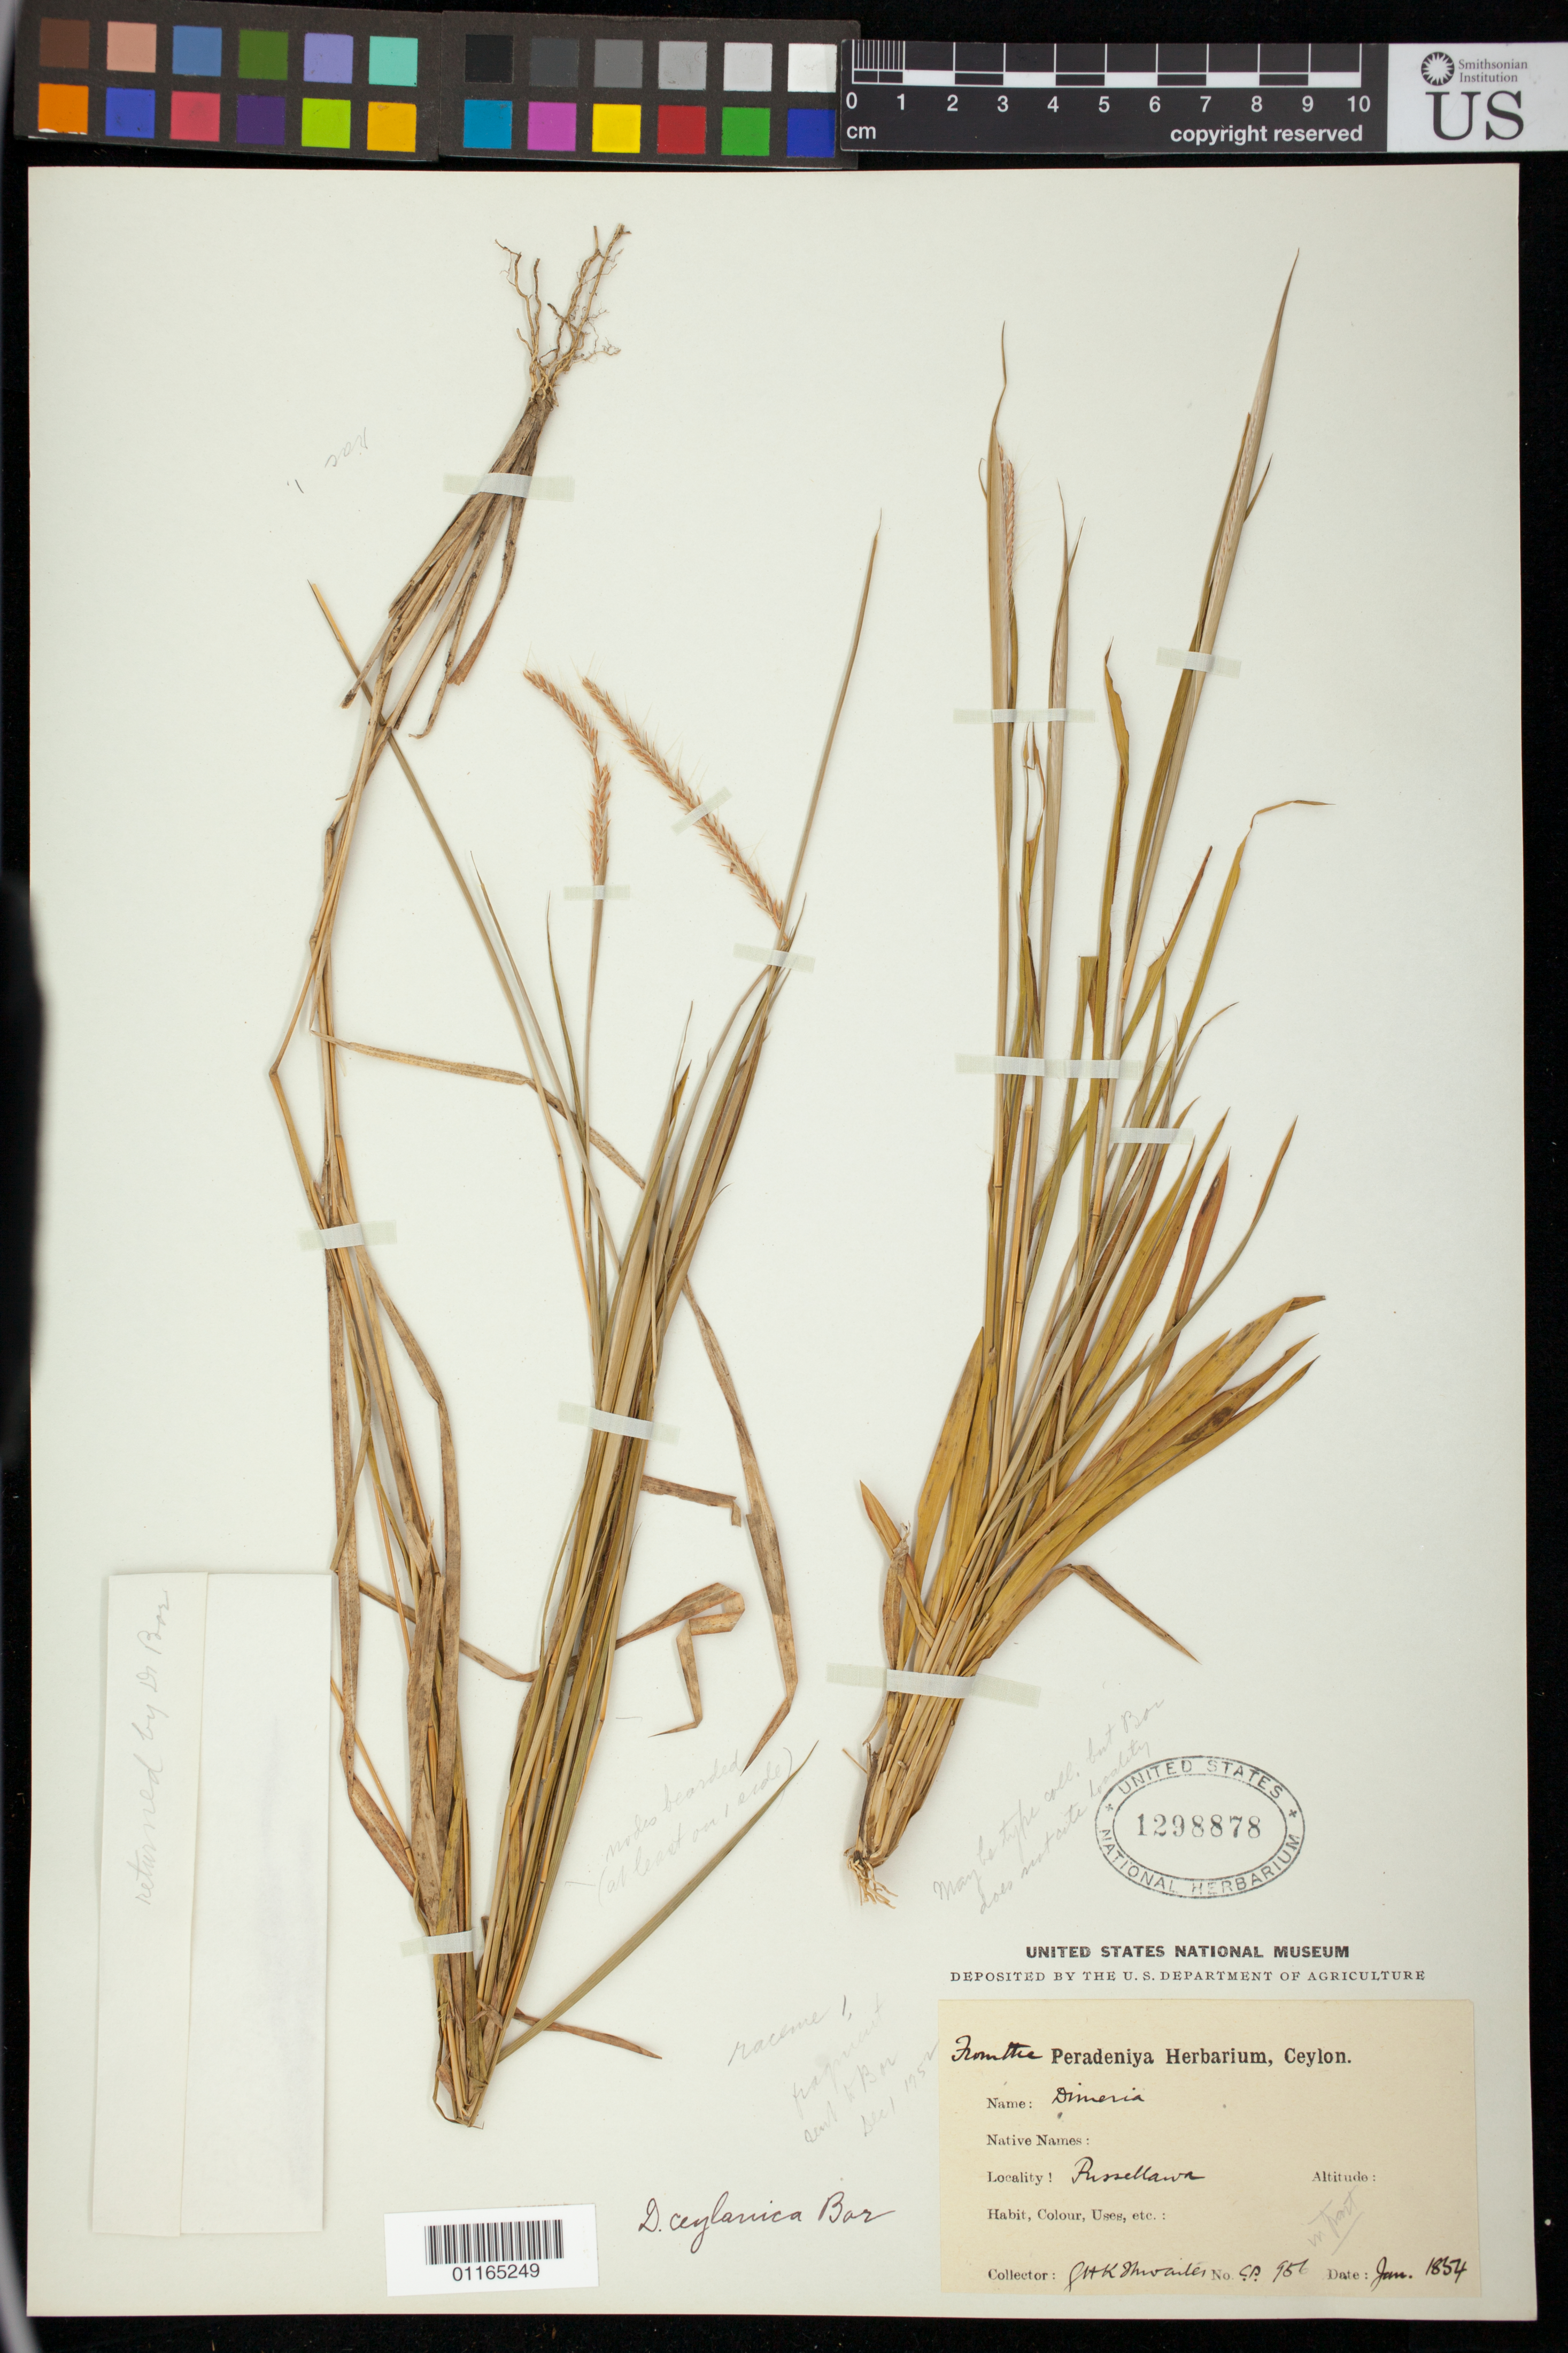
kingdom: Plantae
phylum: Tracheophyta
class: Liliopsida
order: Poales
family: Poaceae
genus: Dimeria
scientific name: Dimeria ceylanica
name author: Bor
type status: Possible Type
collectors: G. H. K. Thwaites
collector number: CP 956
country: Sri Lanka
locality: Ceylon, Russellawa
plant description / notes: Bor (1953, Kew Bull. 1952: 555) discusses 3 different Dimeria spp. distributed under Thwaites 956. (Dimeria pubescens Hack. is based on one of these 3 collections.)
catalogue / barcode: US 1298878